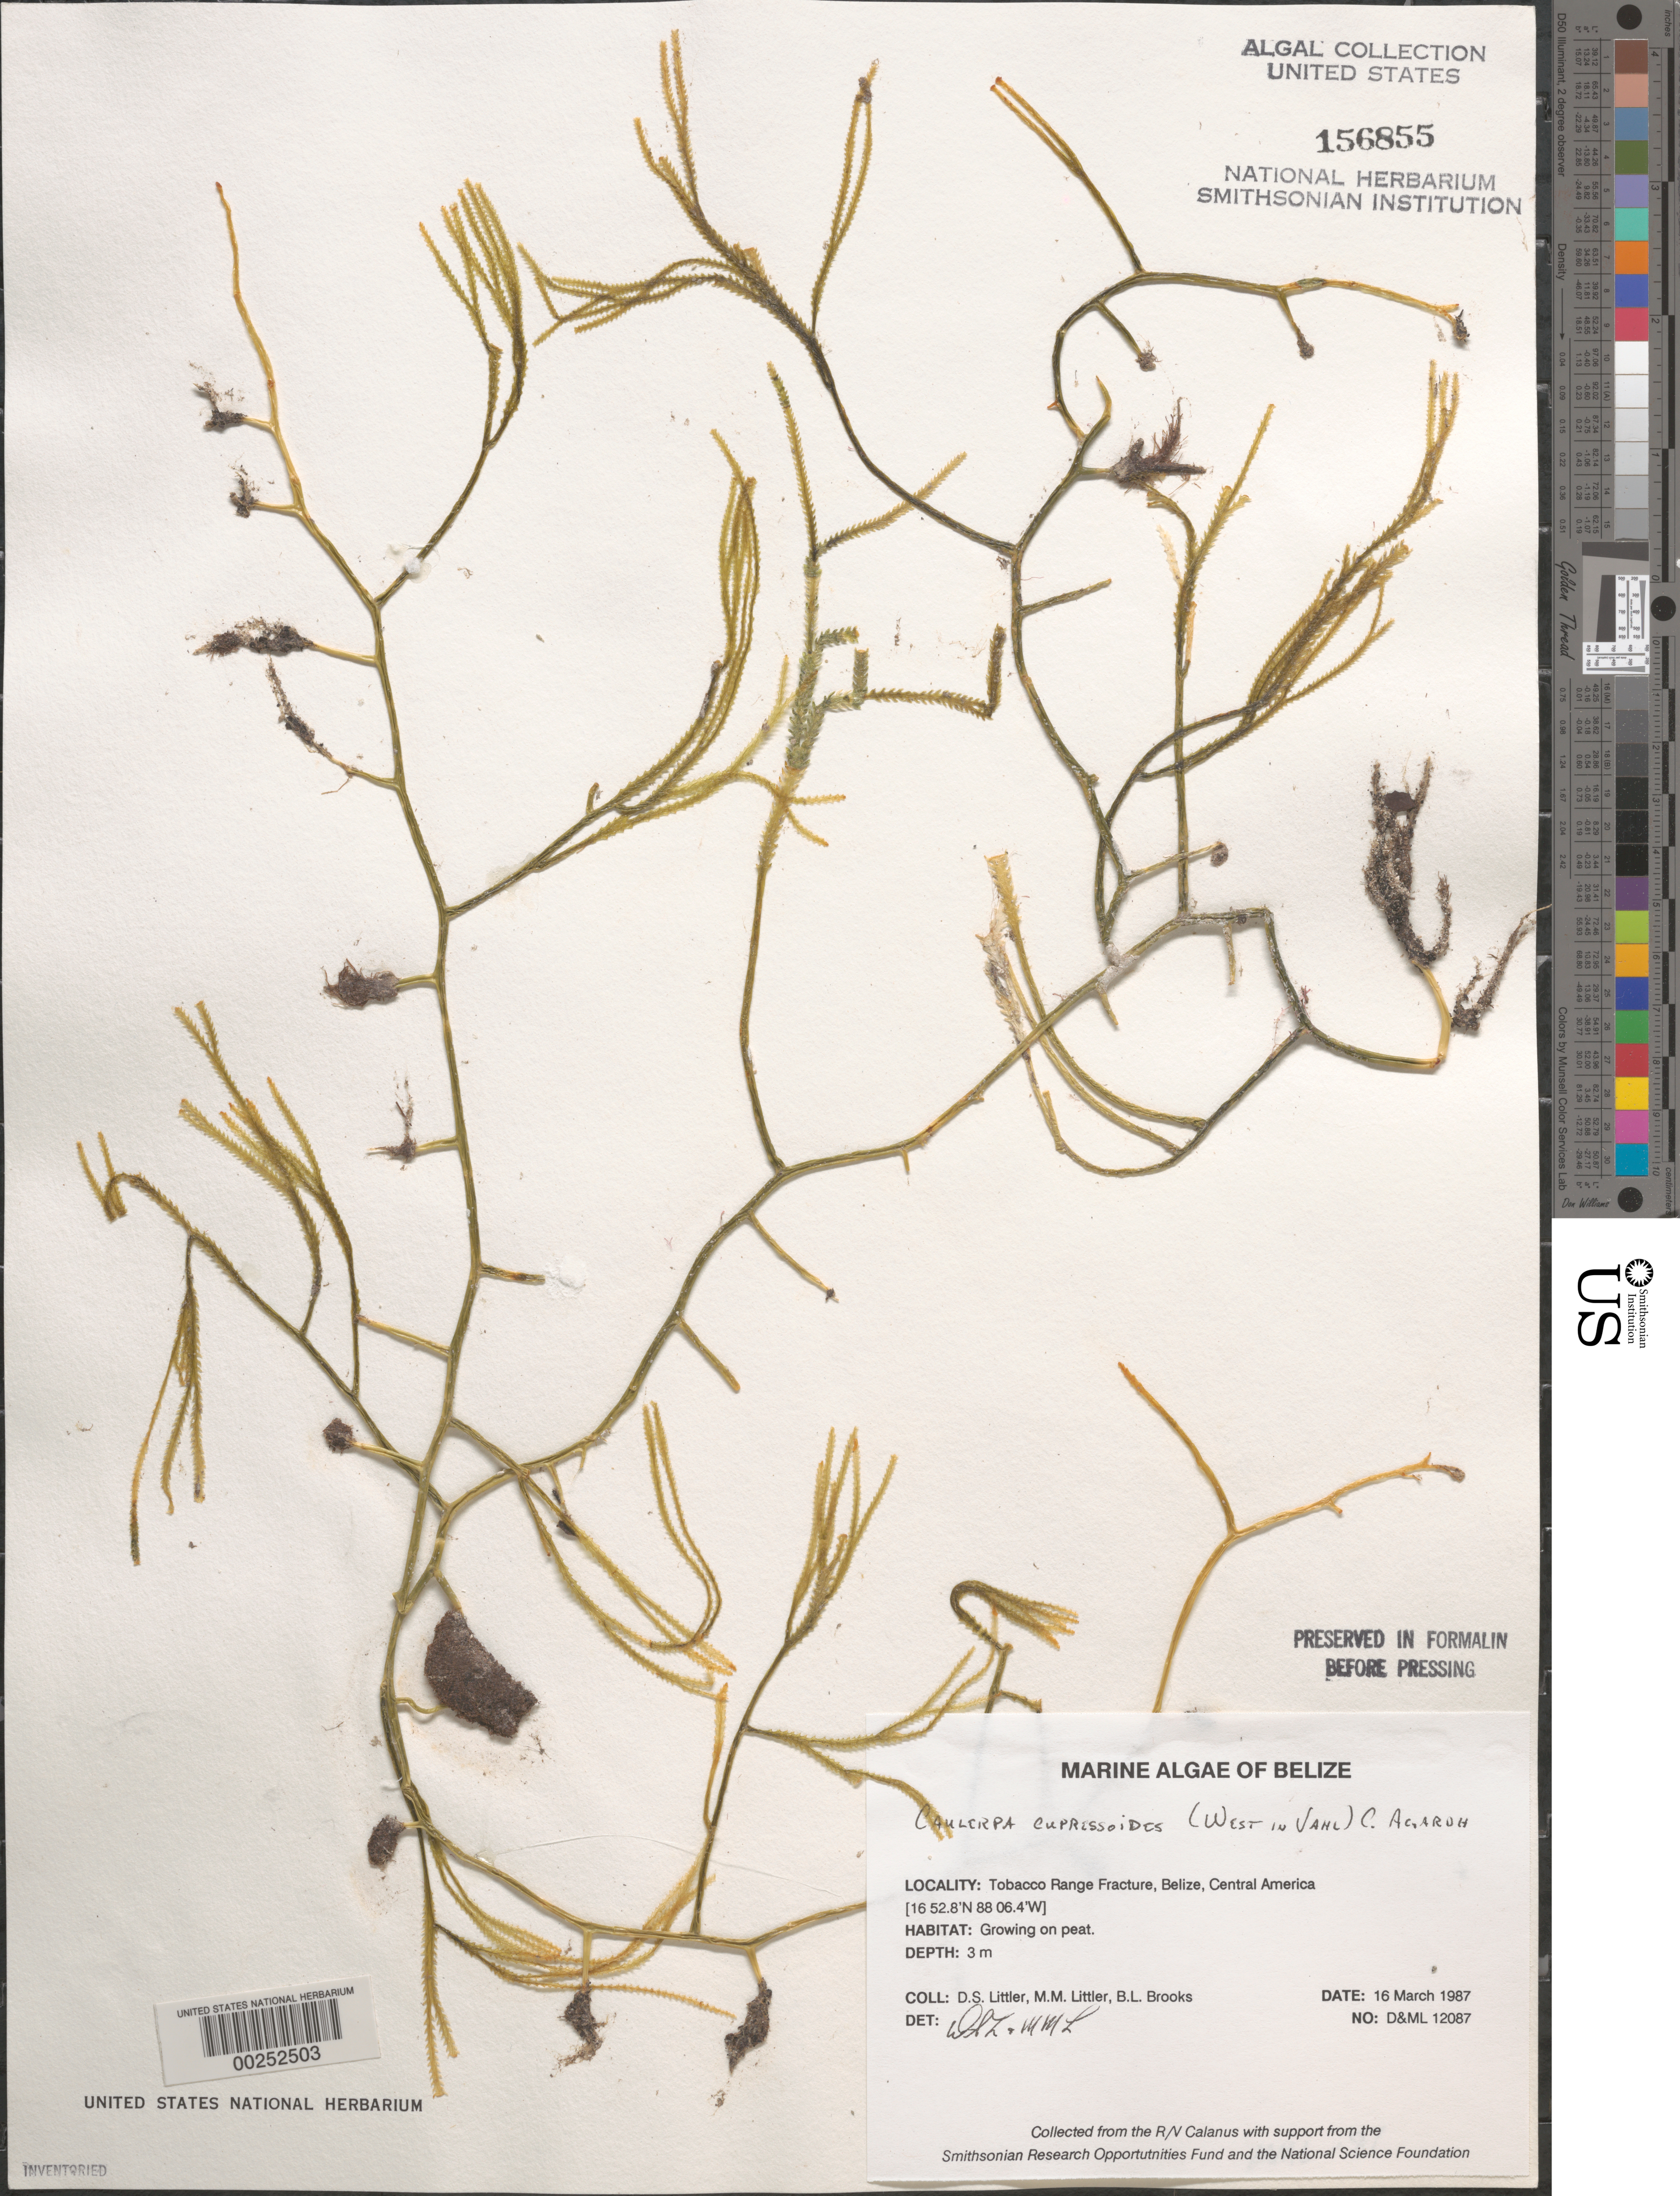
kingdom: Plantae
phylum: Chlorophyta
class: Ulvophyceae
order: Bryopsidales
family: Caulerpaceae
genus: Caulerpa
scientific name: Caulerpa cupressoides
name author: (Vahl) C. Agardh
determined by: Littler, D. S.; Littler, M. M.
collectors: D. S. Littler, M. M. Littler & B. Brooks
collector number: D&ML 12087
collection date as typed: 16 Mar 1987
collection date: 1987-03-16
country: Belize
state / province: Stann Creek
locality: Tobacco Range fracture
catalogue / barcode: US 156855